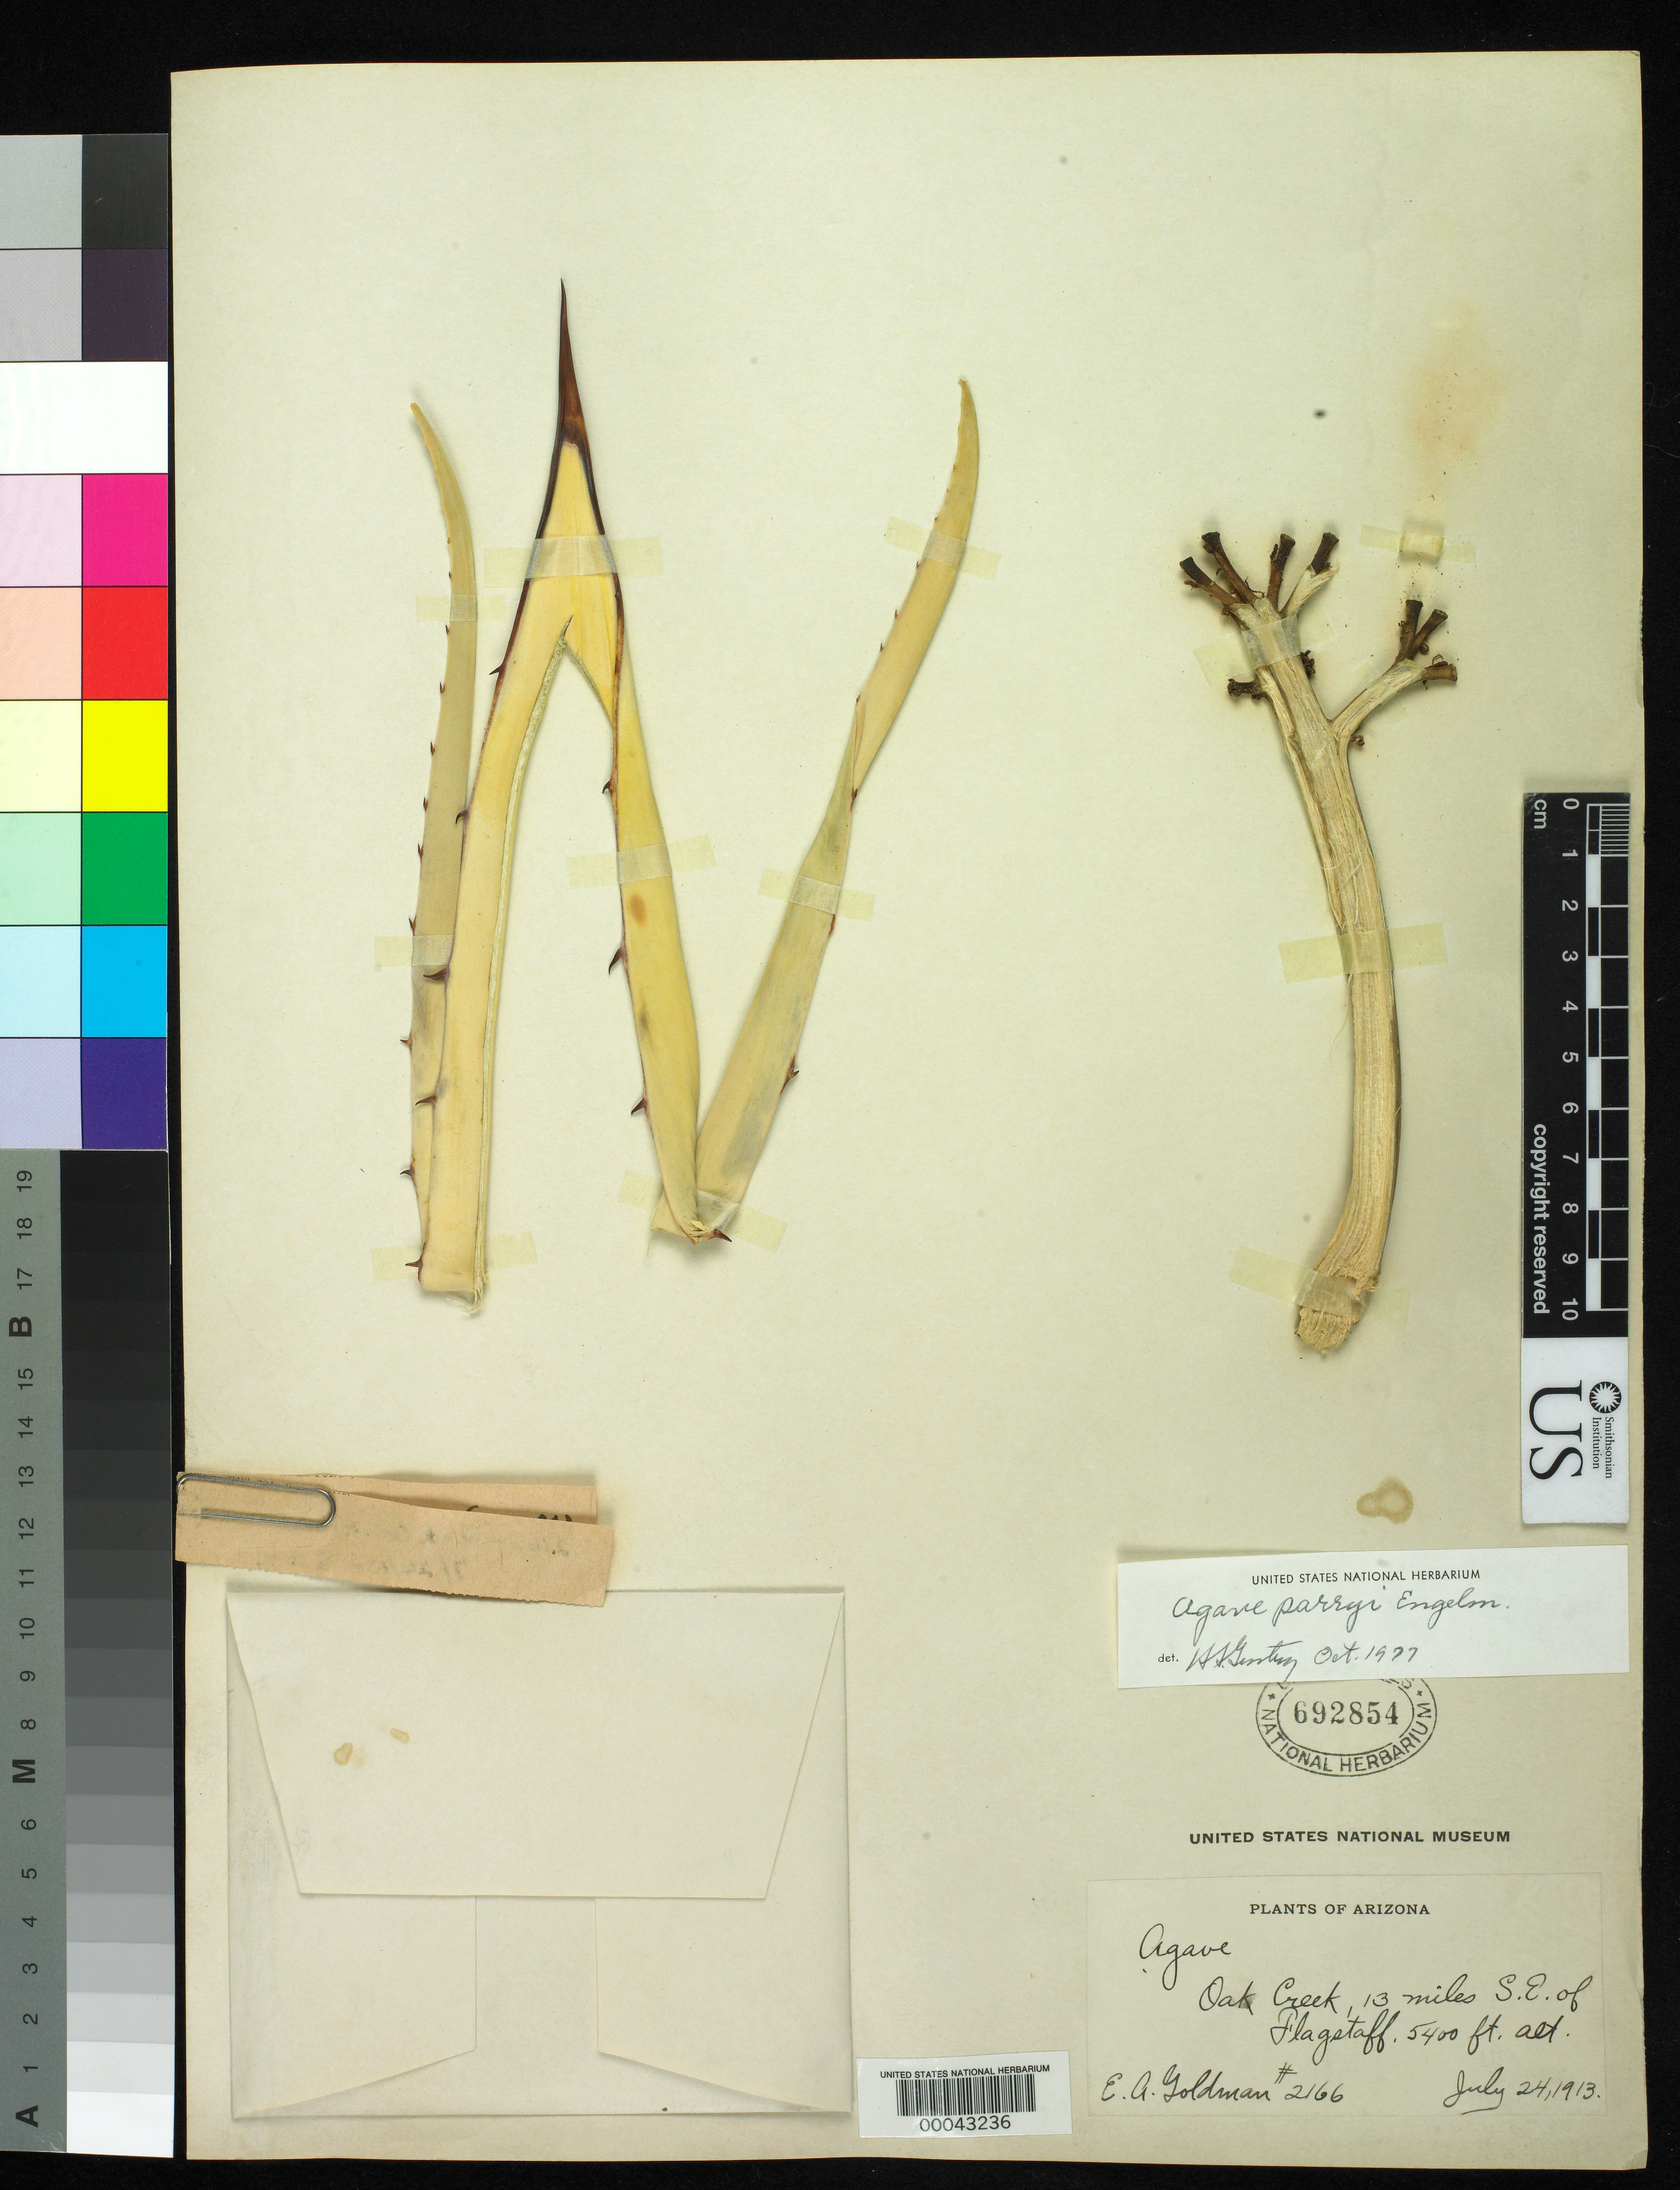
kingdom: Plantae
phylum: Tracheophyta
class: Liliopsida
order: Asparagales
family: Asparagaceae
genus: Agave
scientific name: Agave parryi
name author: Engelm.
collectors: E. A. Goldman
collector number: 2166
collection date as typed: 24 Jul 1913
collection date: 1913-07-24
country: United States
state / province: Arizona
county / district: Coconino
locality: Oak creek, 13 mi se of flagstaff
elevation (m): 1646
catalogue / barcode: US 692854